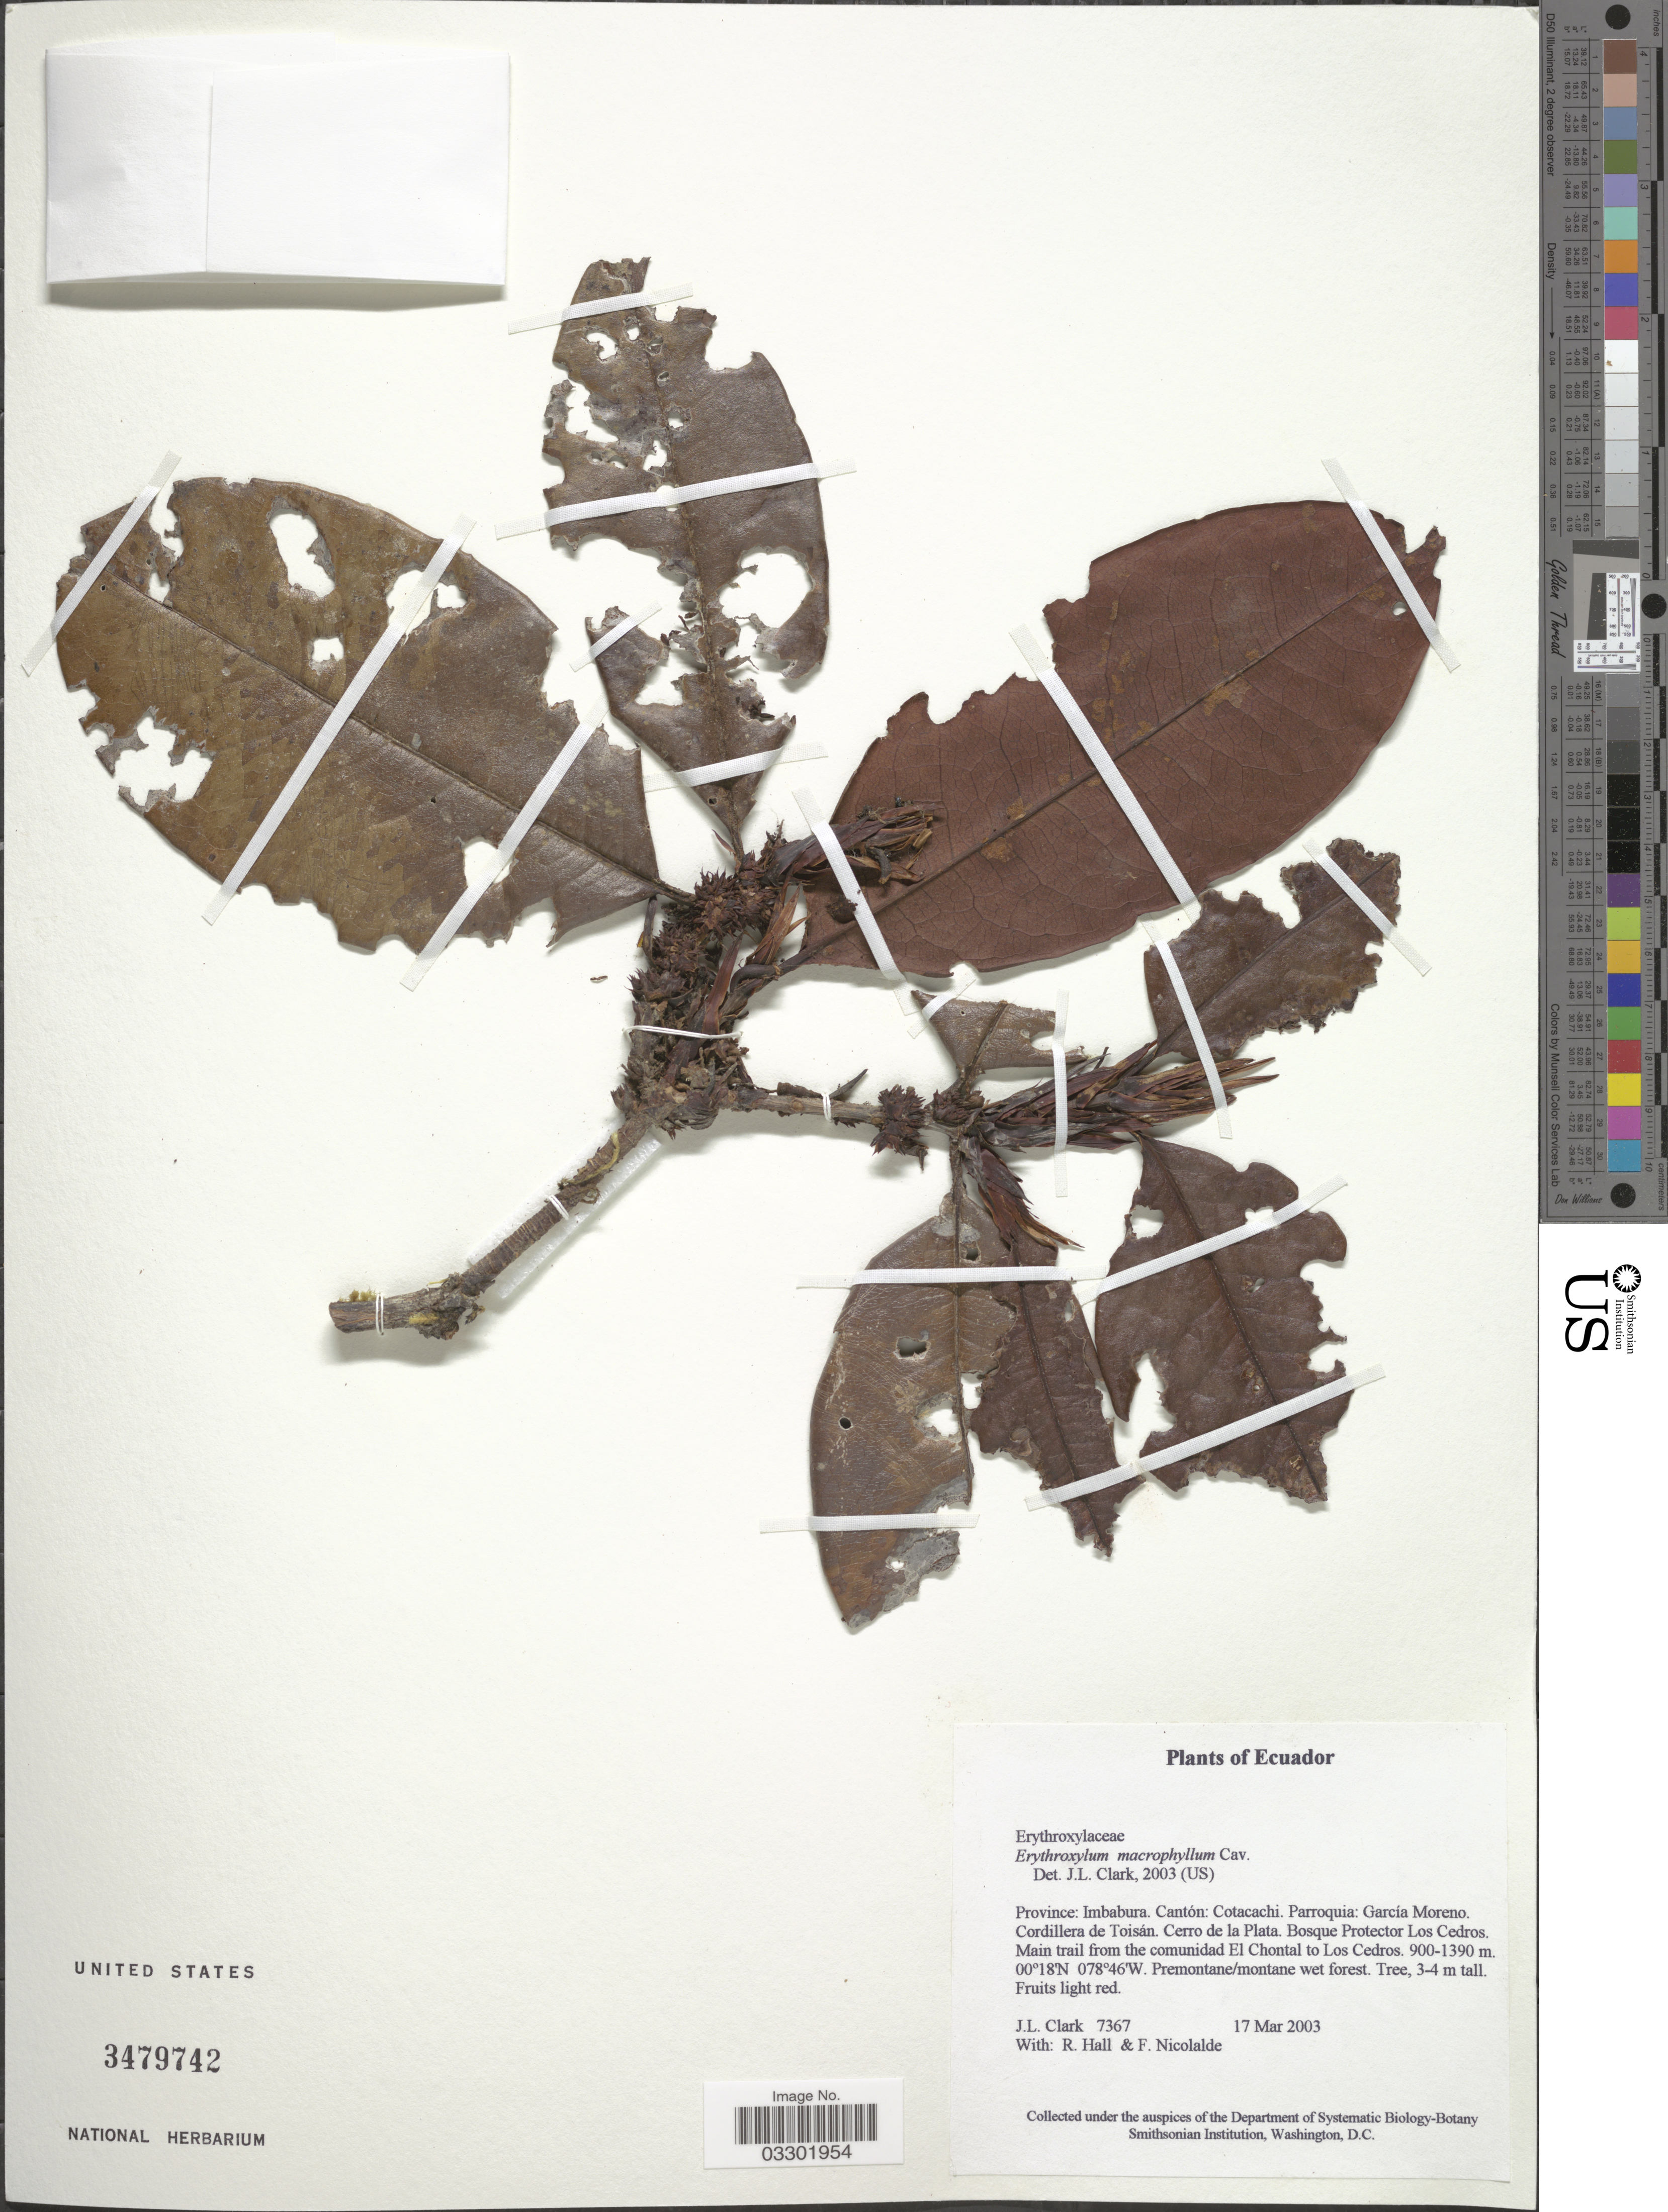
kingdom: Plantae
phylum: Tracheophyta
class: Magnoliopsida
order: Malpighiales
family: Erythroxylaceae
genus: Erythroxylum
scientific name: Erythroxylum macrophyllum var. macrophyllum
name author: Cav.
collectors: J. L. Clark, R. Hall & F. Nicolalde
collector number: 7367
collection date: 2003-03-17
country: Ecuador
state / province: Imbabura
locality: Cantón: Cotacachi, Parroquia: García Moreno. Cordillera de Toisán. Cerro de la Plata. Bosque Protector Los Cedros. Main trail from the comunidad El Chontal to Los Cedros.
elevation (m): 900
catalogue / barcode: US 3479742